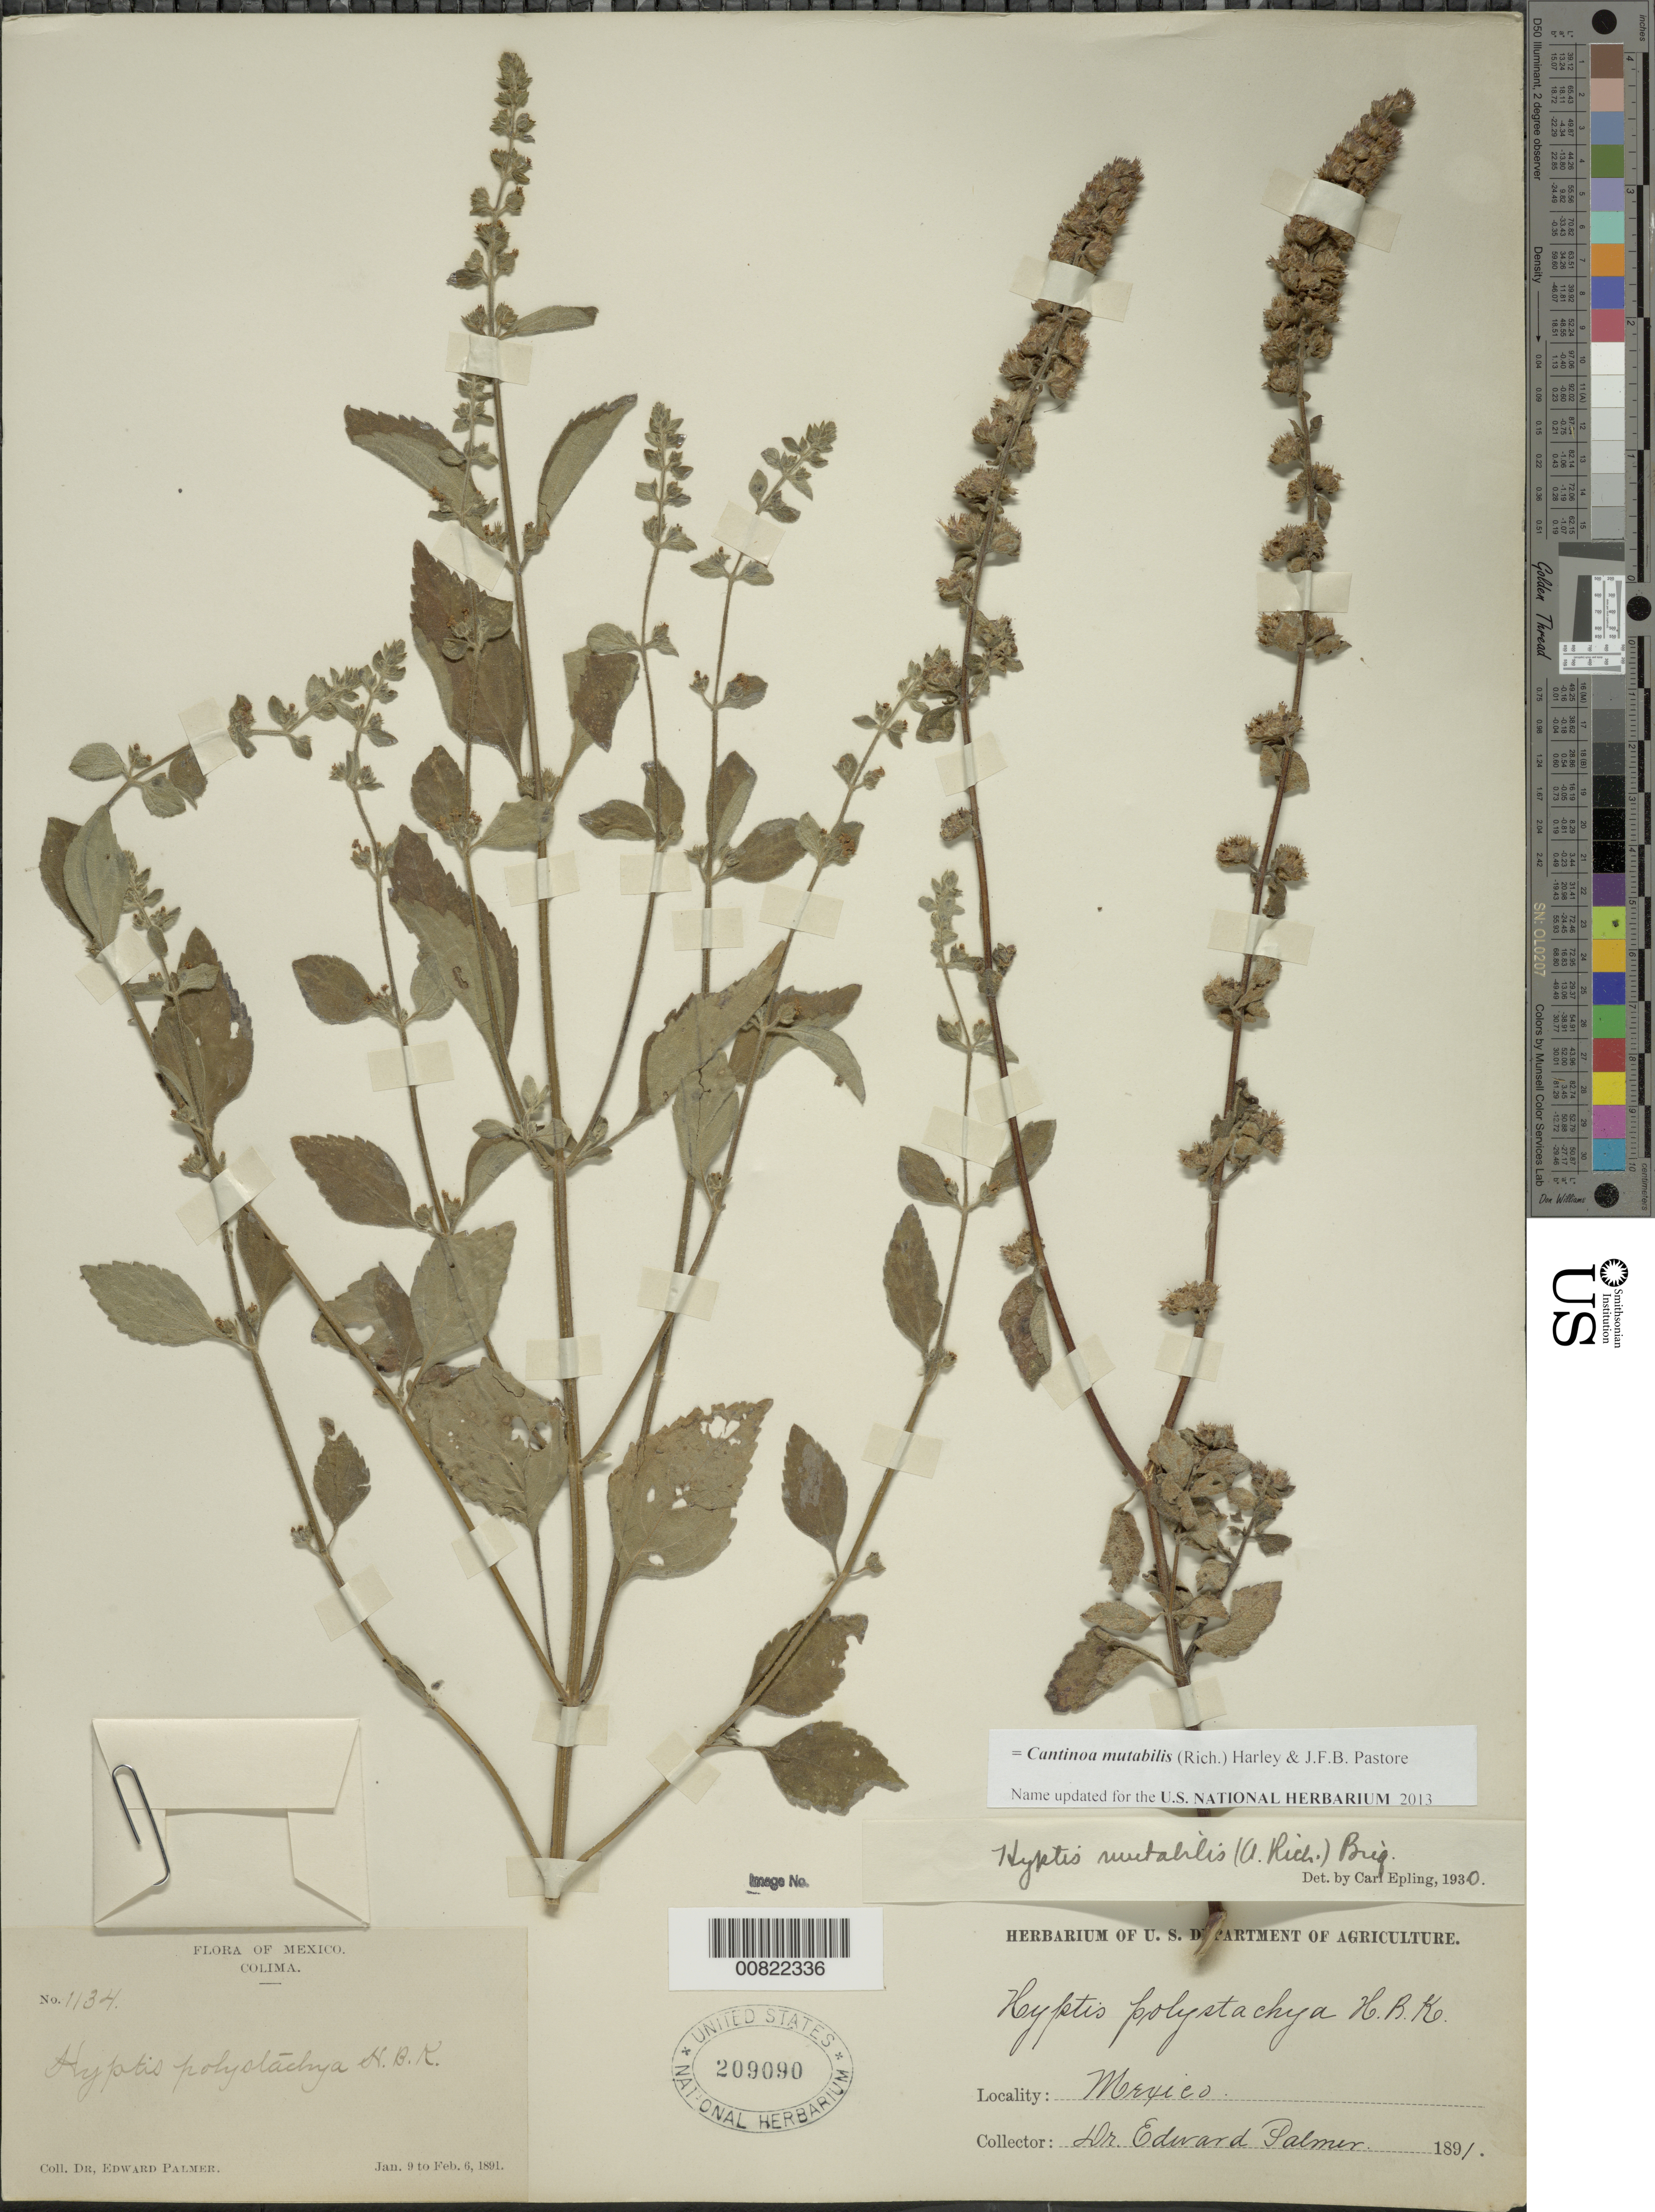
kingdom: Plantae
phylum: Tracheophyta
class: Magnoliopsida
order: Lamiales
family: Lamiaceae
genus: Cantinoa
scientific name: Cantinoa mutabilis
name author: (Epling) Harley & J.F.B. Pastore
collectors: E. Palmer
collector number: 1134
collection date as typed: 09 Jan 1891 to 06 Feb 1891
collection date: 1891-01-09/1891-02-06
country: Mexico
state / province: Colima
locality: Colima.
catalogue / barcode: US 209090